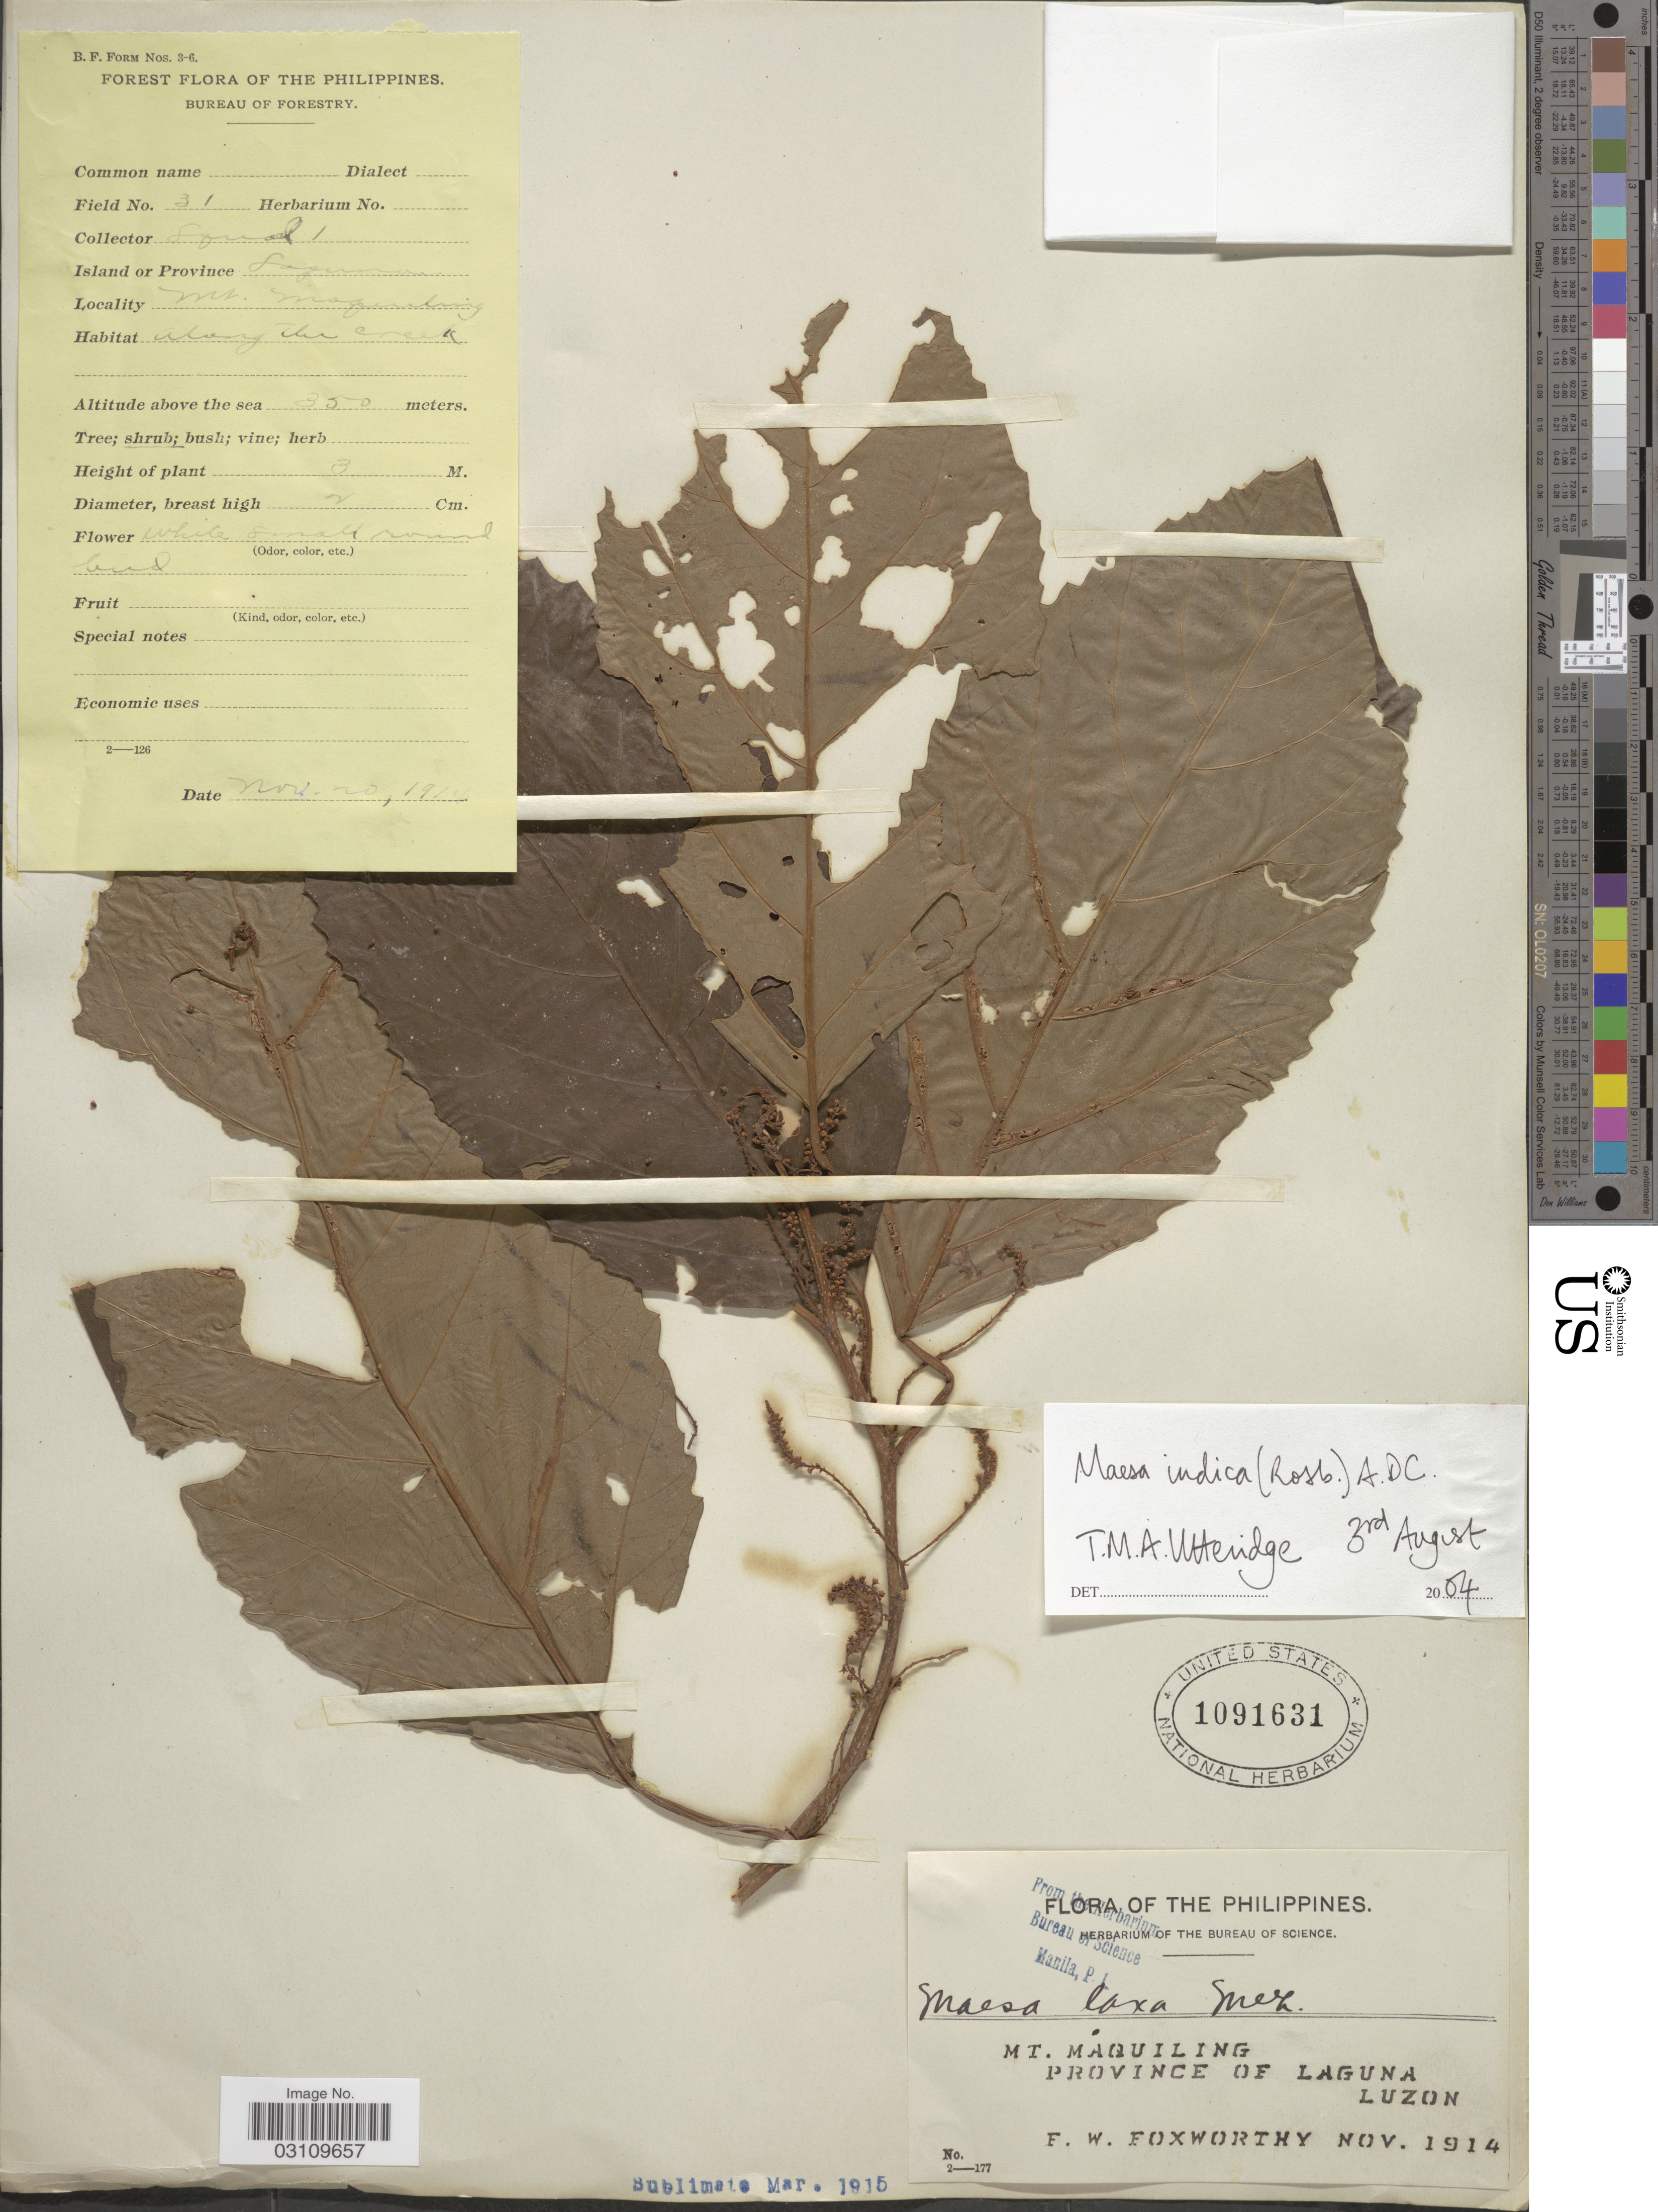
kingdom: Plantae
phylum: Tracheophyta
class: Magnoliopsida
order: Ericales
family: Primulaceae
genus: Maesa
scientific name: Maesa indica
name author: (Roxb.) A. DC.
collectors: F. W. Foxworthy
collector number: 31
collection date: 1914-11-20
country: Philippines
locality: Mt. Maquiling, Province of Laguna, Luzon.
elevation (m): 350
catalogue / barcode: US 1091631